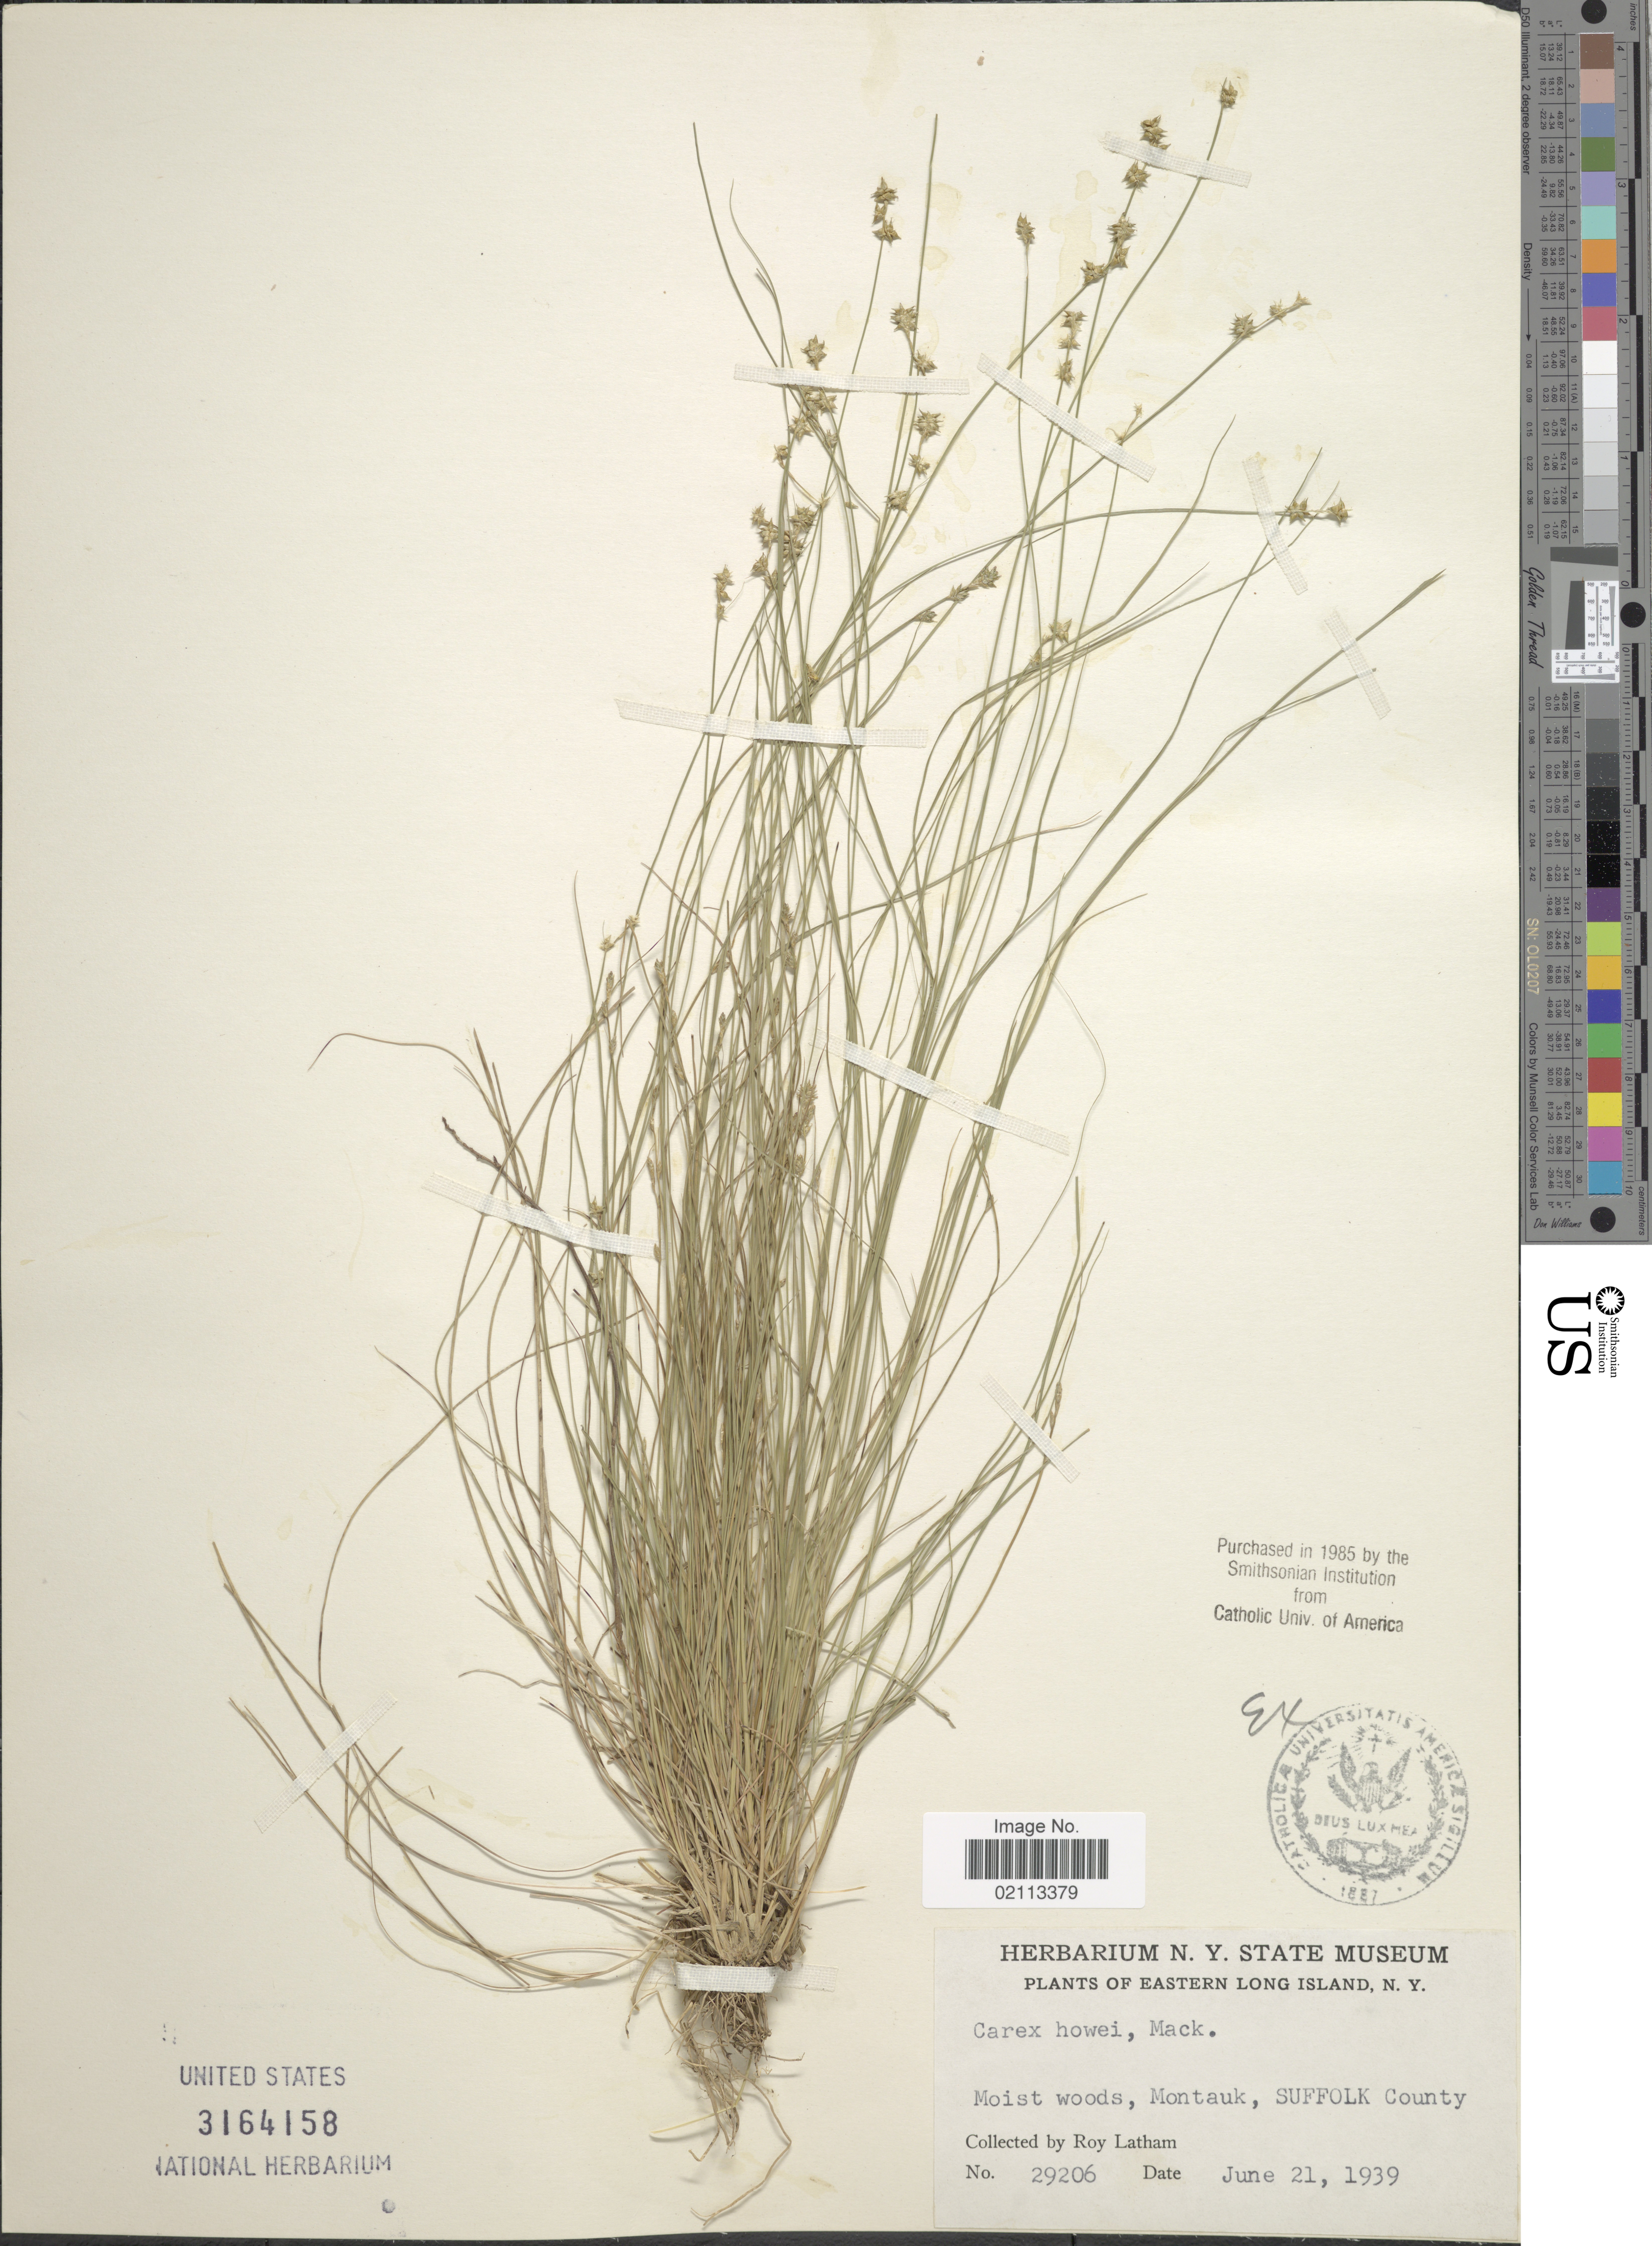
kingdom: Plantae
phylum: Tracheophyta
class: Liliopsida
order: Poales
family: Cyperaceae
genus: Carex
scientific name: Carex howei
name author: Mack.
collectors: R. Latham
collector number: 29206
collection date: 1939-06-21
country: United States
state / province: New York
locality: Eastern Long Island, Moist woods, Montauk, Suffolk County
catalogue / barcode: US 3164158